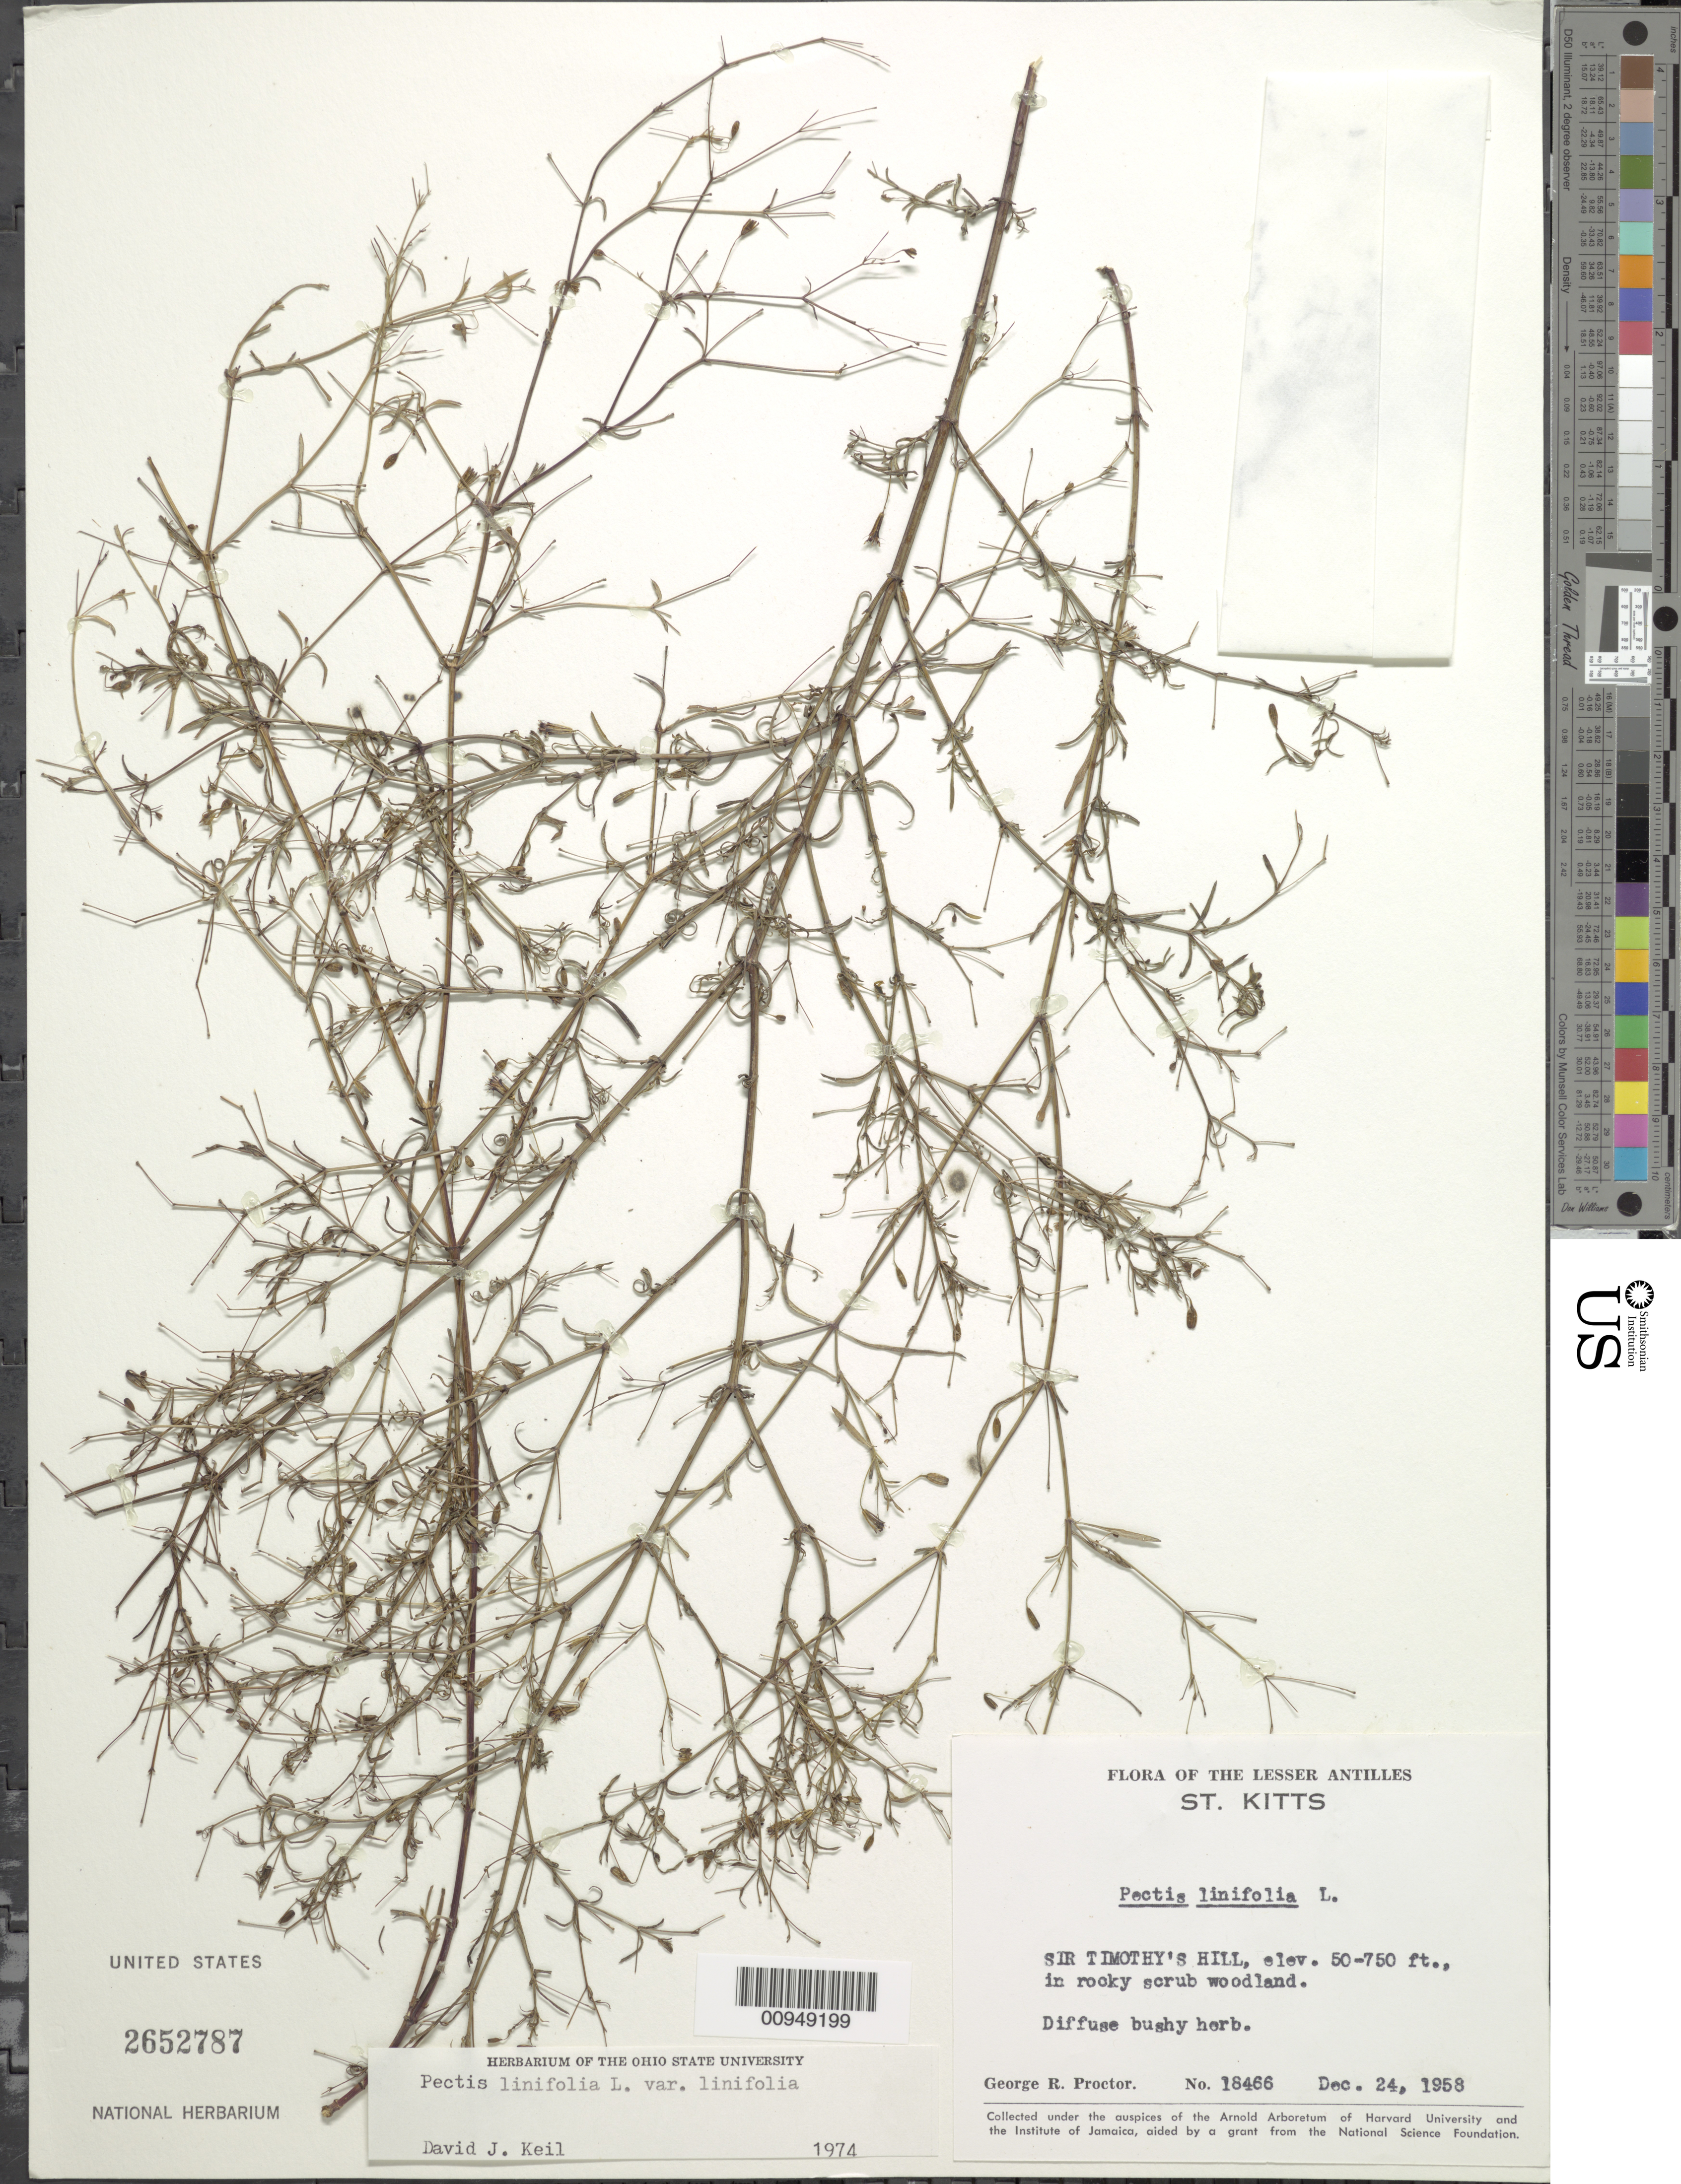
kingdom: Plantae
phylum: Tracheophyta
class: Magnoliopsida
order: Asterales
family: Asteraceae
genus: Pectis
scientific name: Pectis linifolia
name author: L.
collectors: G. R. Proctor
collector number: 18466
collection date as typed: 24 Dec 1958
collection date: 1958-12-24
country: St. Christopher-Nevis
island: St. Christopher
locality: Sir Timothy's Hill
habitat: In rocky scrub woodland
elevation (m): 15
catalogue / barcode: US 2652787